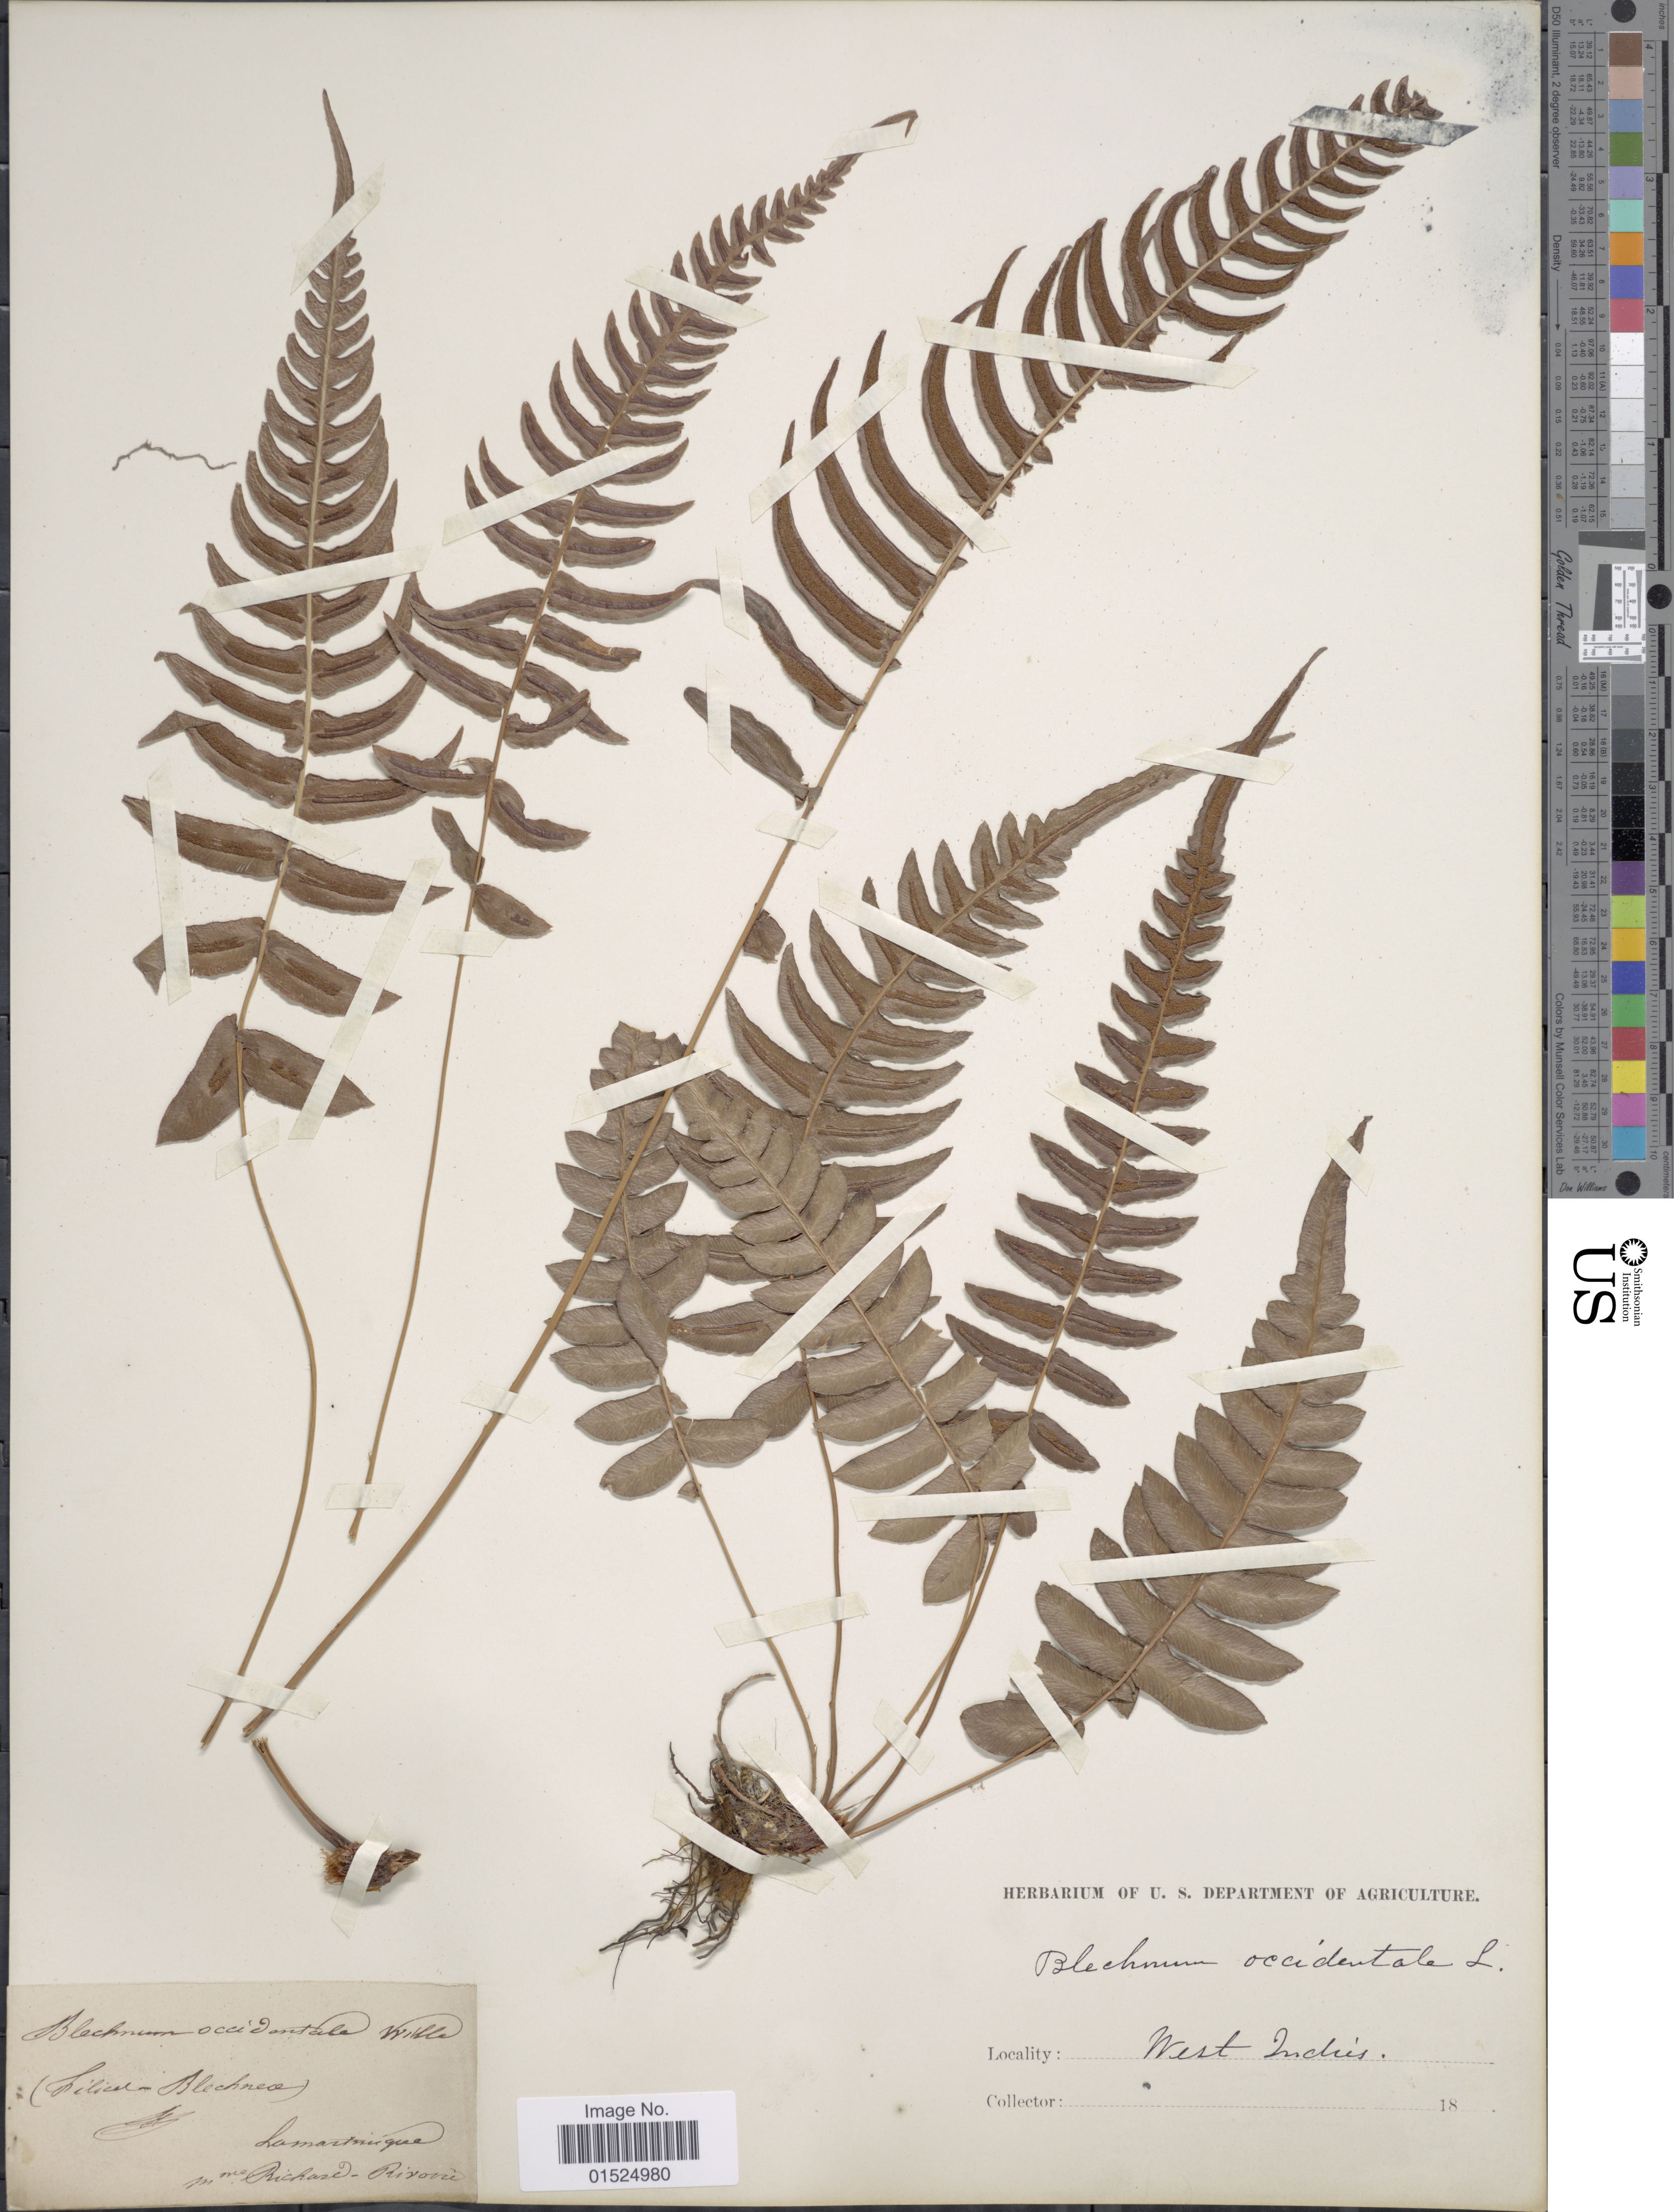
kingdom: Plantae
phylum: Tracheophyta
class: Polypodiopsida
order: Polypodiales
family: Blechnaceae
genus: Blechnum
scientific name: Blechnum occidentale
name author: L.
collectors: R. Rivoir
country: Martinique